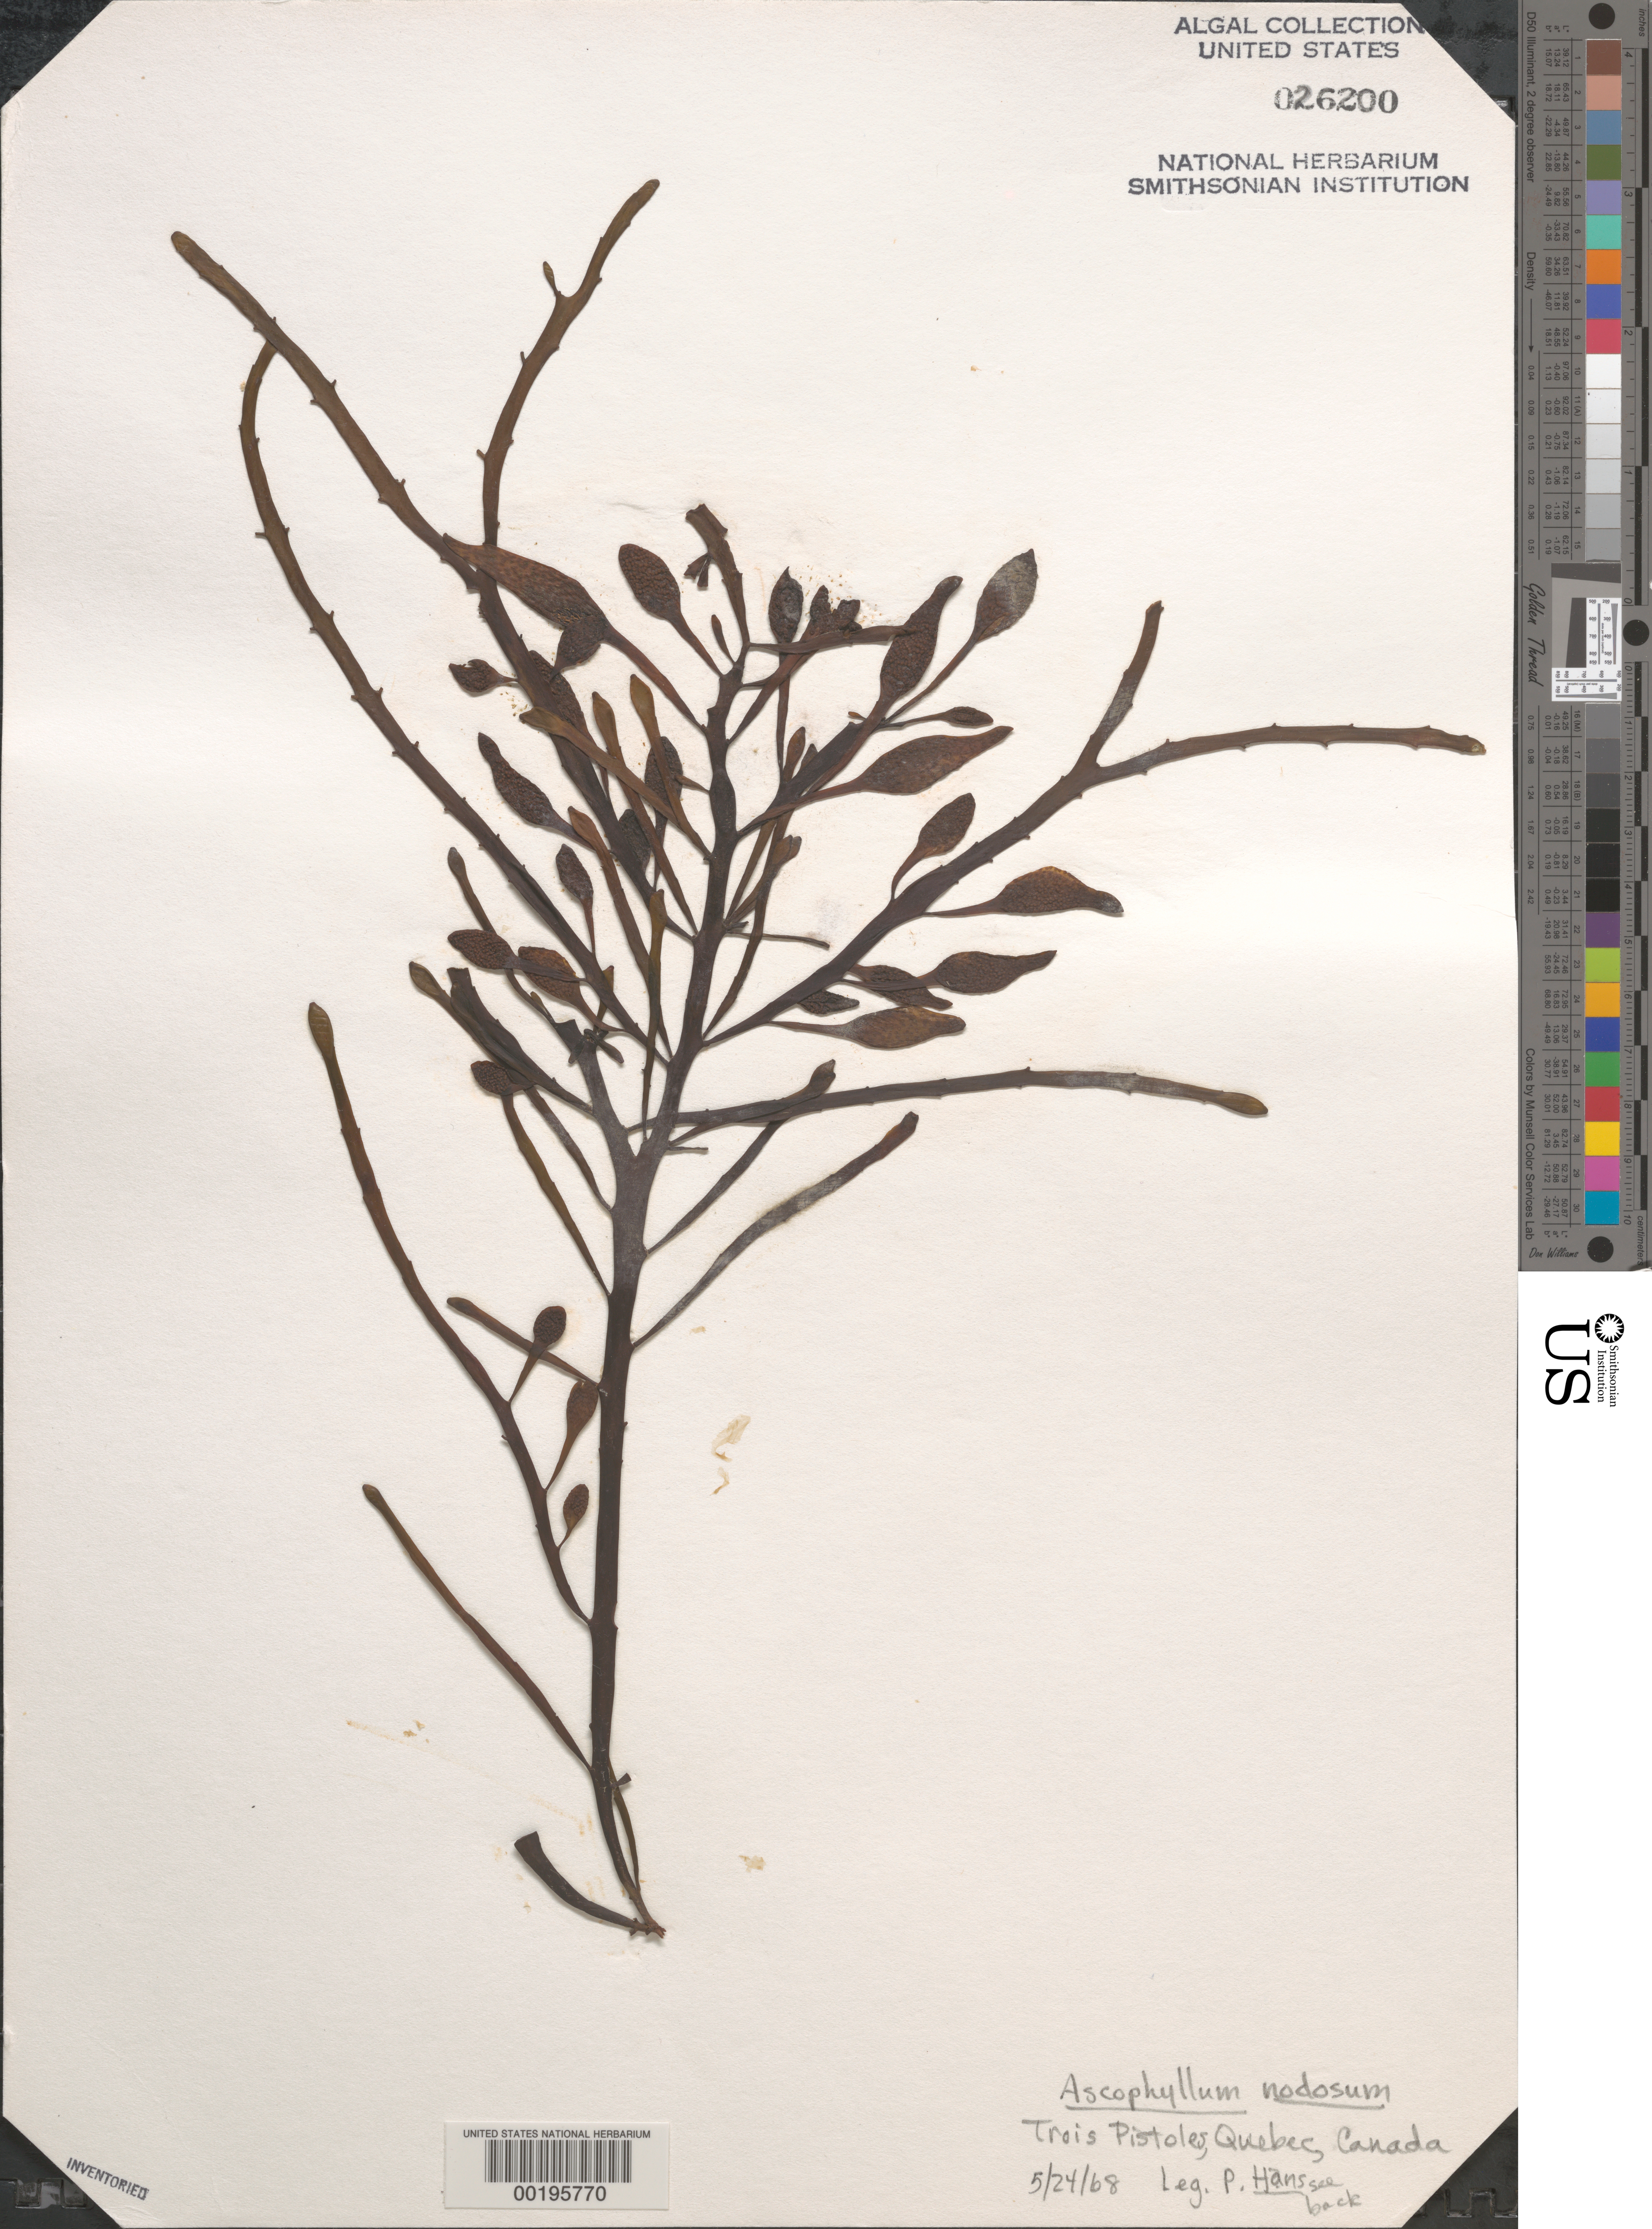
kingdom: Plantae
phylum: Tracheophyta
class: Liliopsida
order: Asparagales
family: Hypoxidaceae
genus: Hypoxis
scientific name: Hypoxis decumbens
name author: L.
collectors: W. A. Archer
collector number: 653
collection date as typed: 10 Oct 1930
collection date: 1930-10-10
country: Colombia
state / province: Antioquia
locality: Medellin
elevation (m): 1500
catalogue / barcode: US 1542090-2